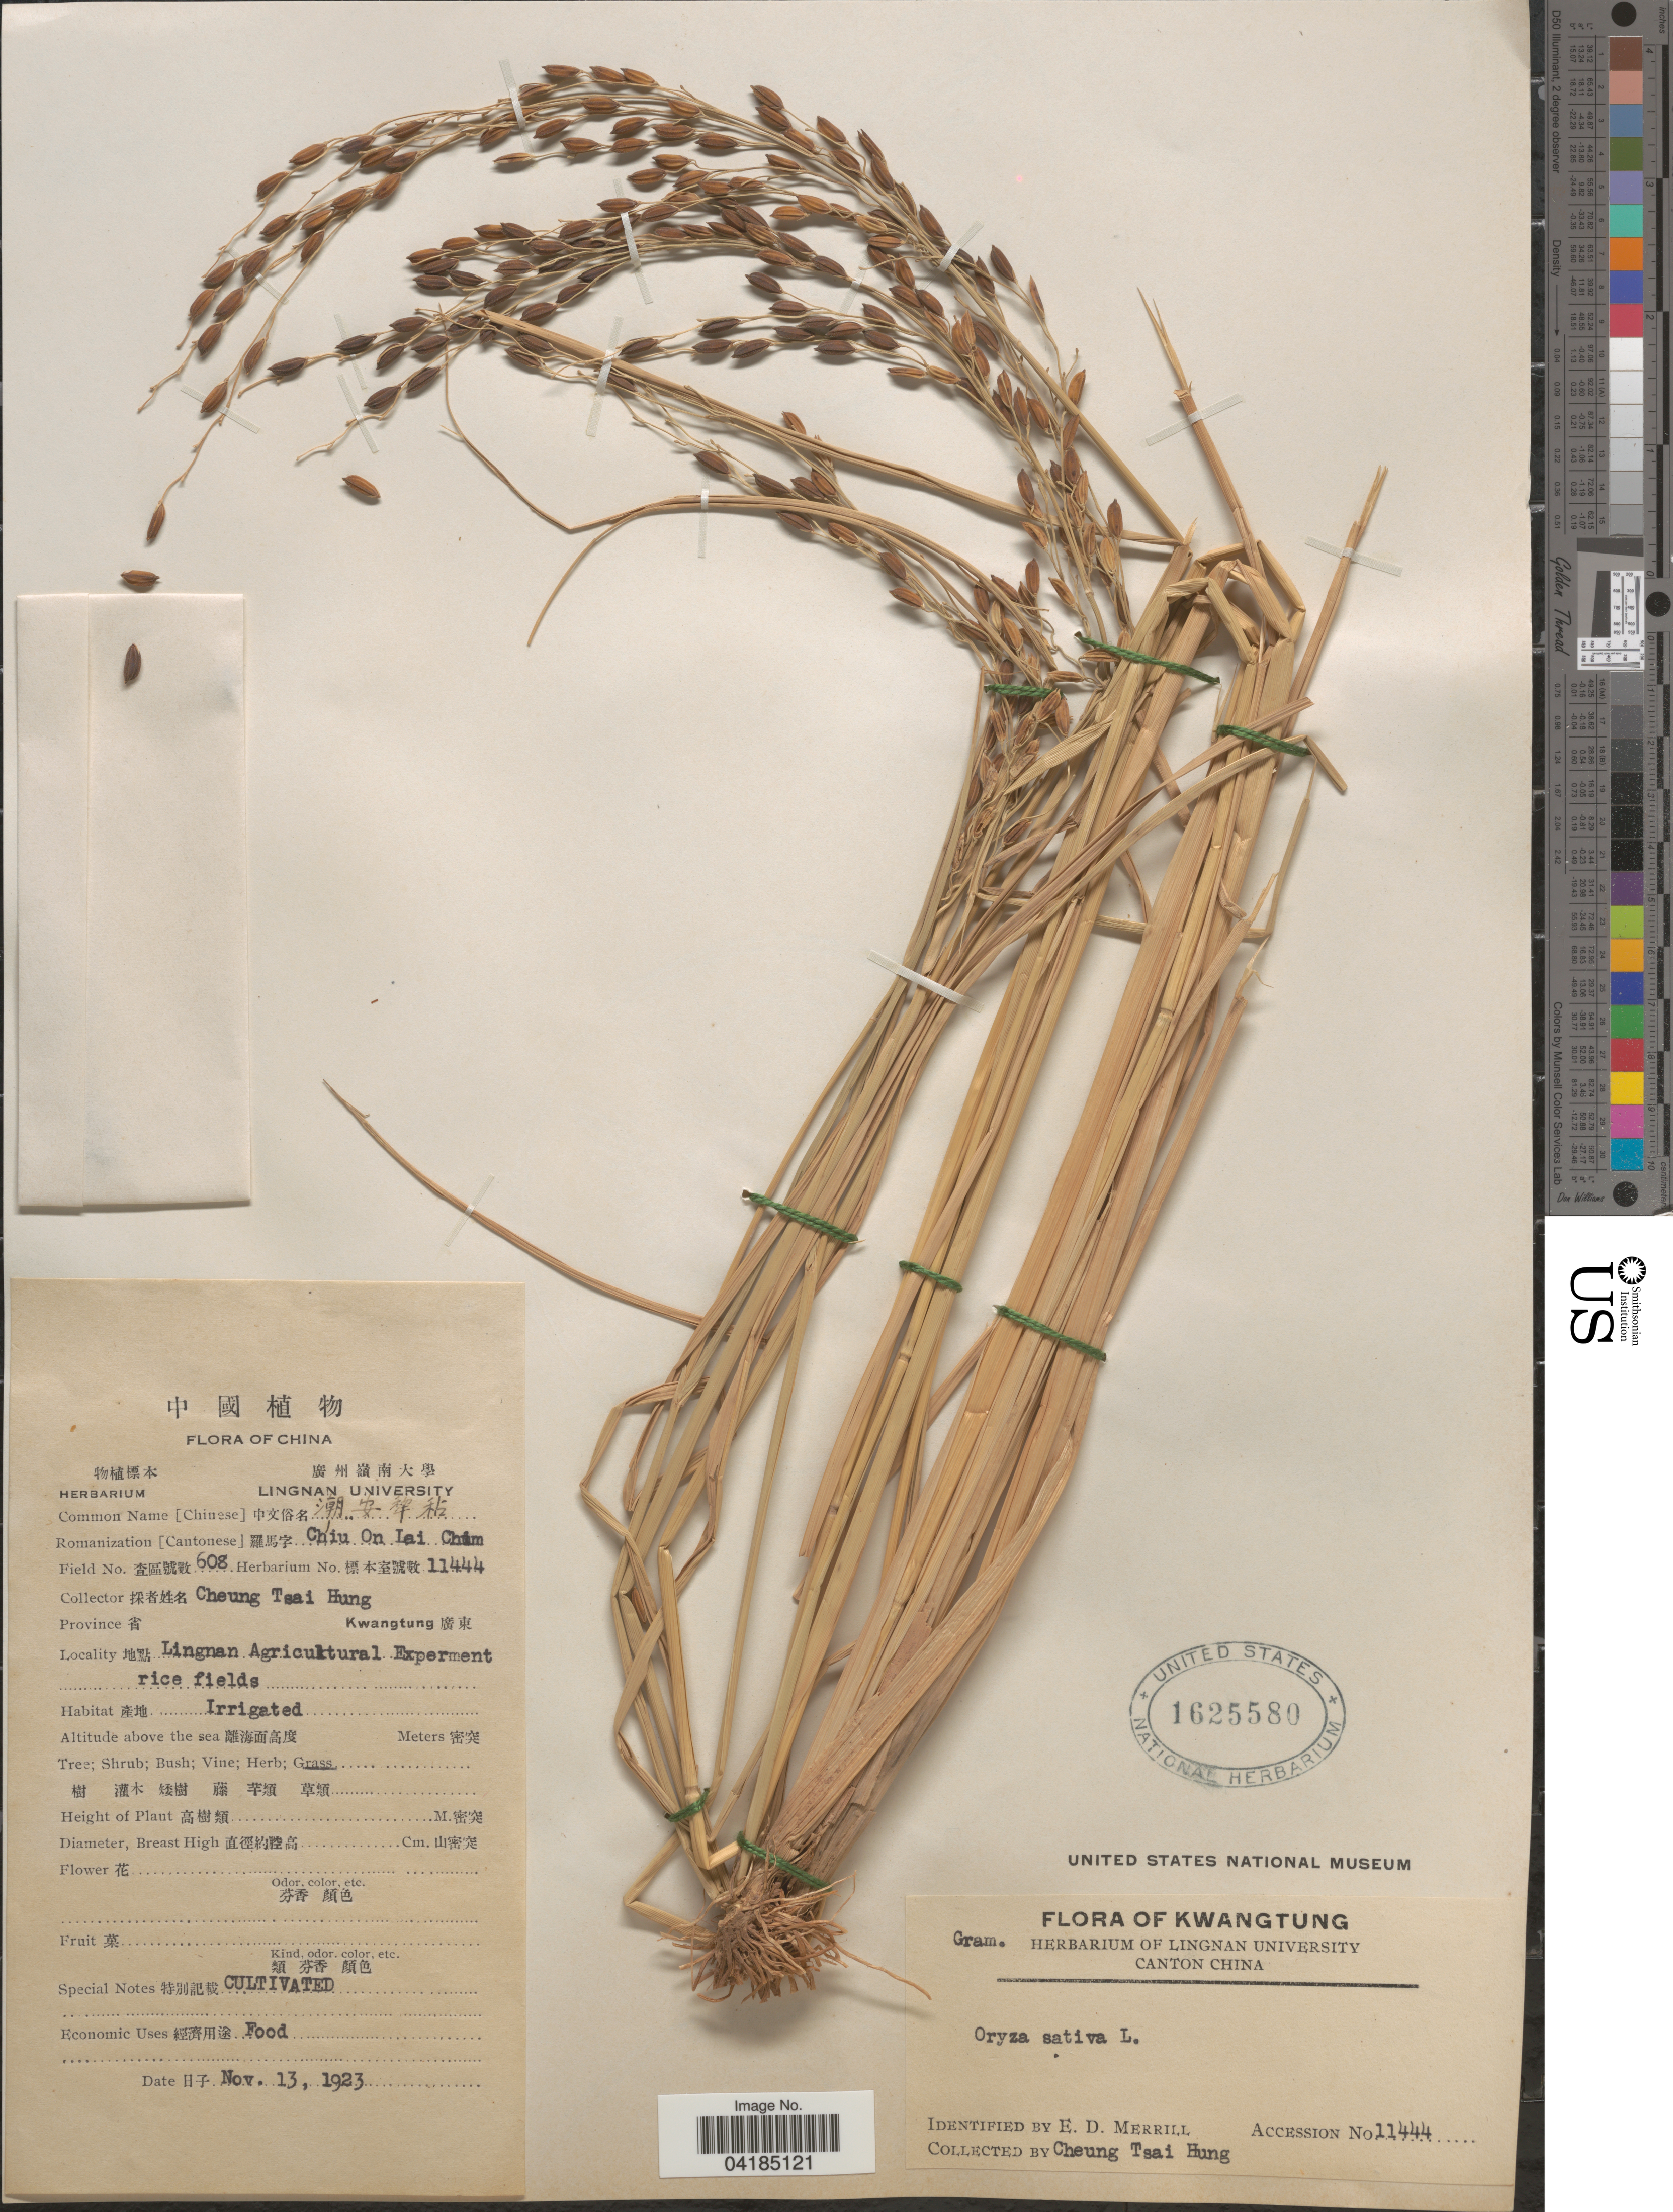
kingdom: Plantae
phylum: Tracheophyta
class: Liliopsida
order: Poales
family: Poaceae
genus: Oryza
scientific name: Oryza sativa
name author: L.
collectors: Cheung Tsai Hung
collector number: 608/11444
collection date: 1923-11-13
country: China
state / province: Guangdong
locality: Province Kwangtung. X. Lingnan Agriculture Experiment rice fields.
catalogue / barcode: US 1625580